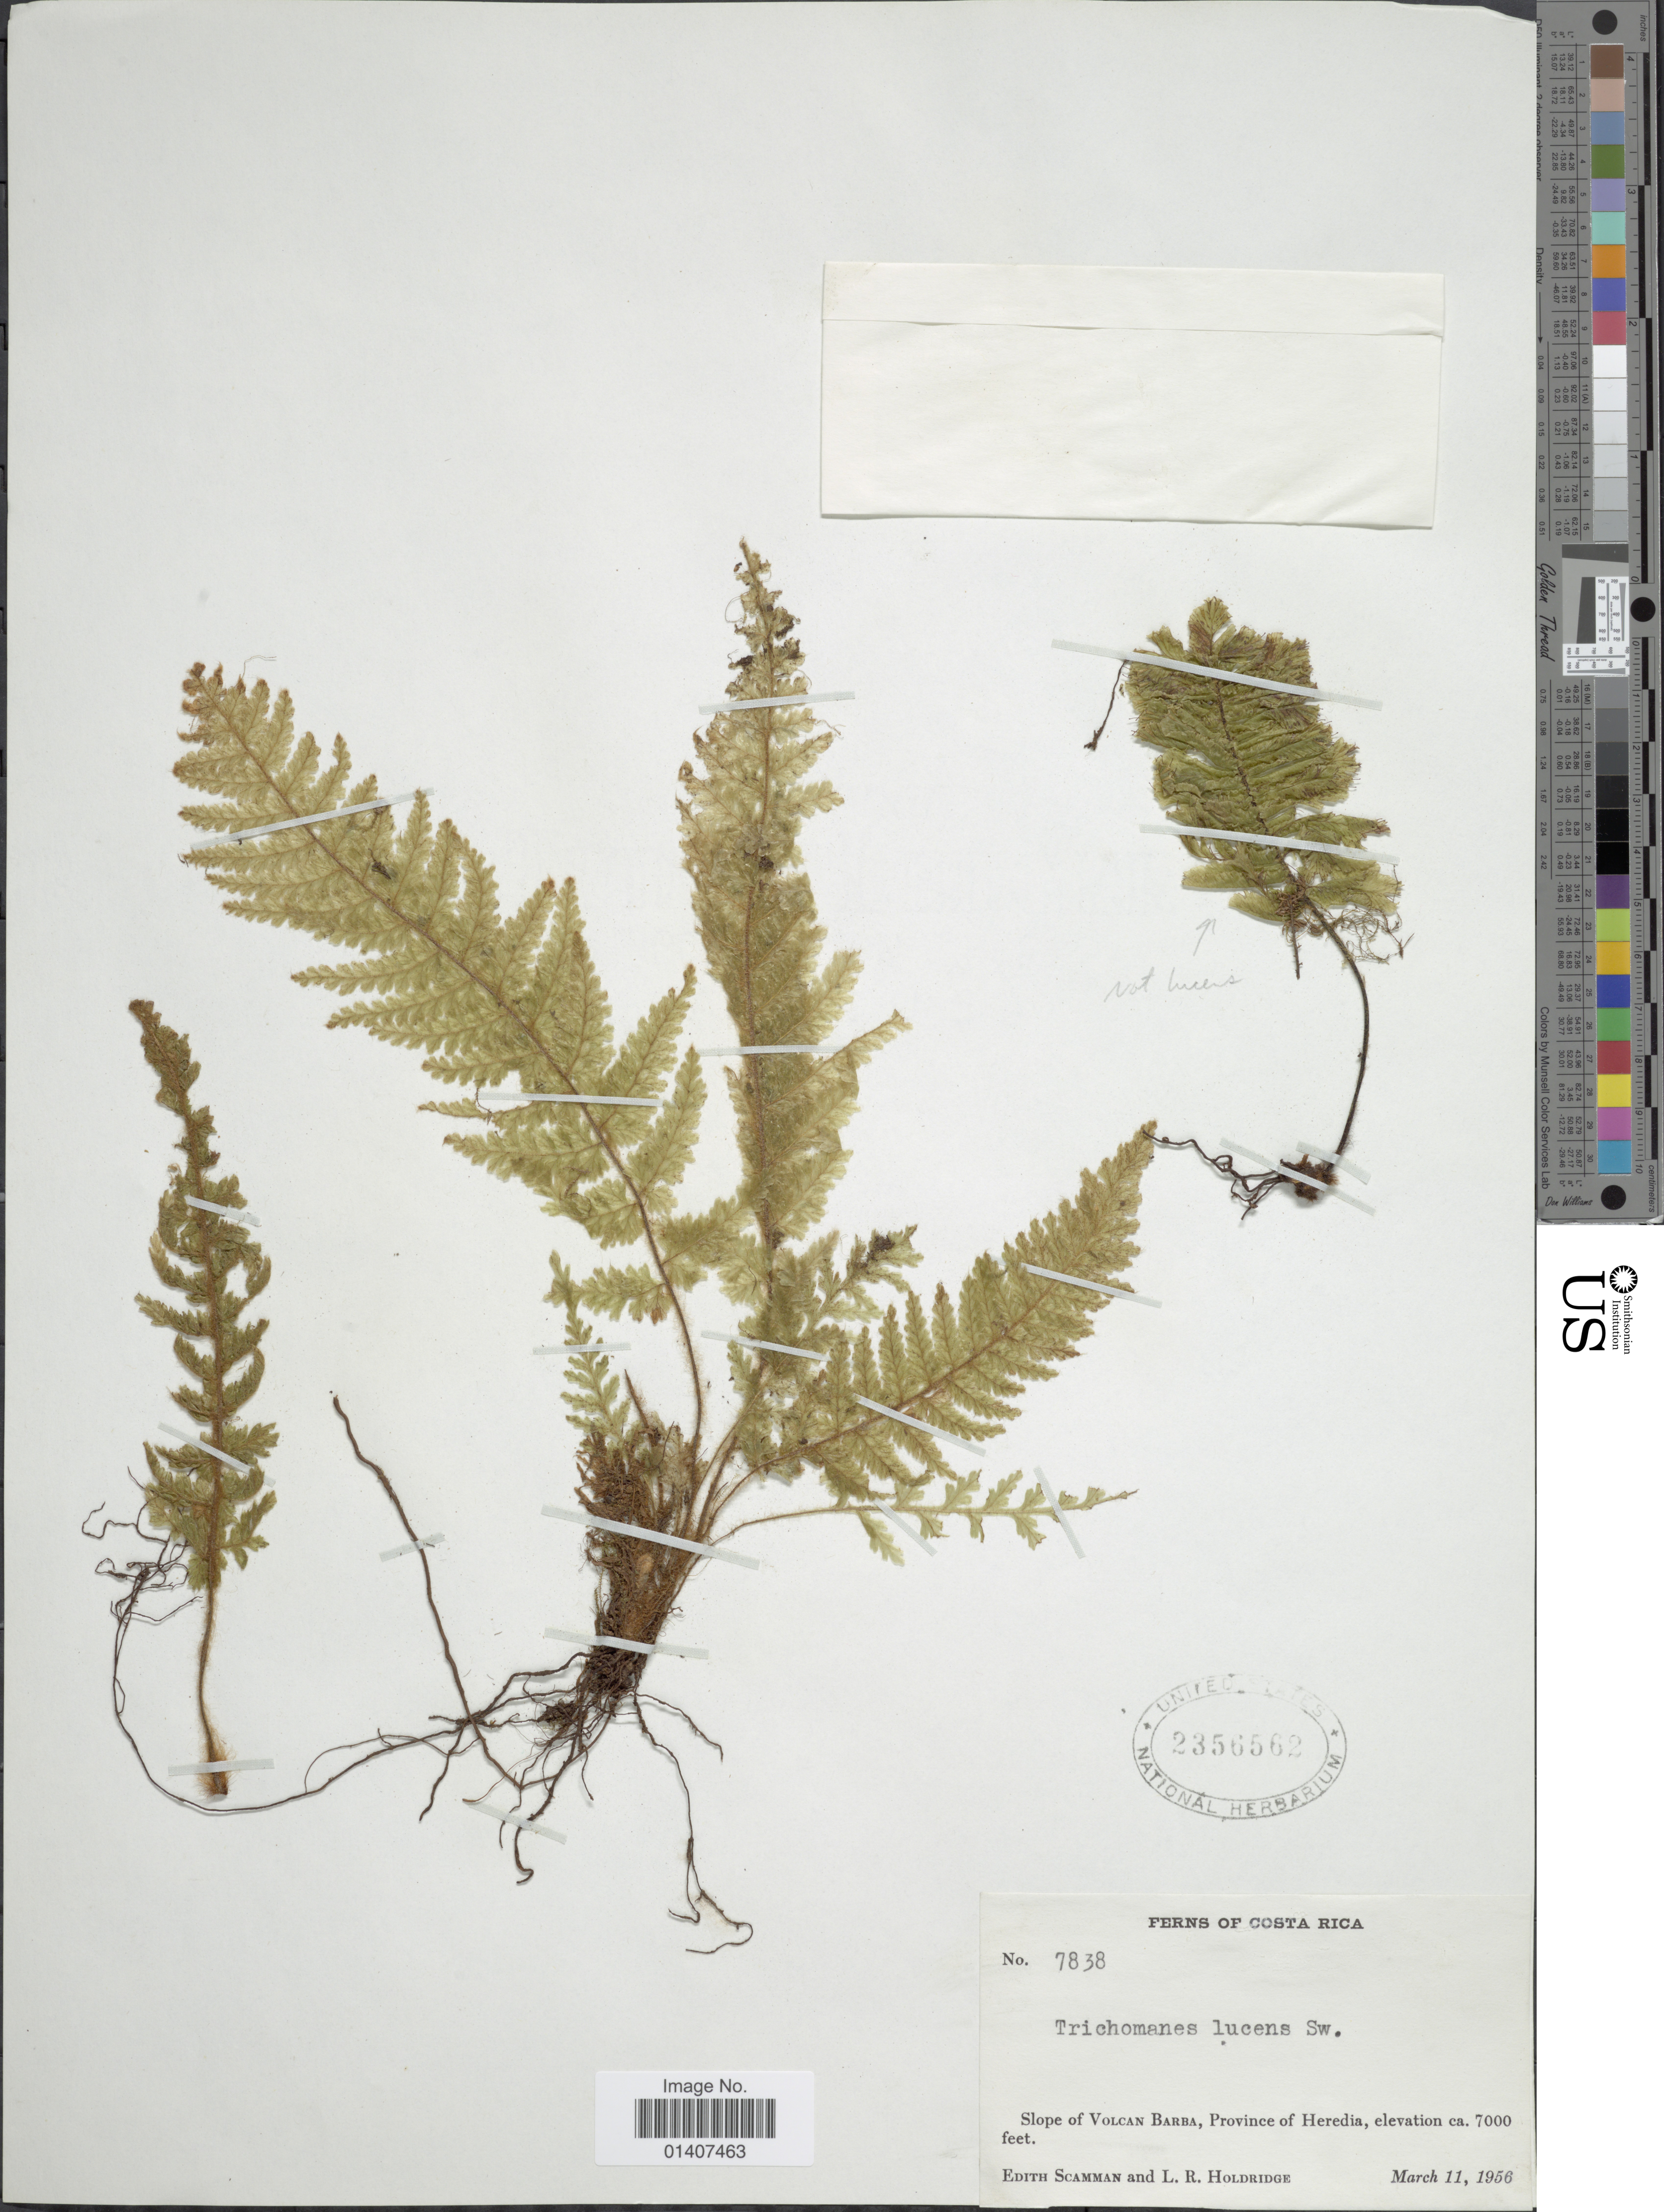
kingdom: Plantae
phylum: Tracheophyta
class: Polypodiopsida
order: Hymenophyllales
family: Hymenophyllaceae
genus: Trichomanes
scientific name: Trichomanes lucens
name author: Sw.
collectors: E. Scamman & -. Holdridge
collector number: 7838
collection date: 1956-03-11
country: Costa Rica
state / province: Heredia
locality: Slope of Volcan Barba, province of Heredia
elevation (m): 2134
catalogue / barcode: US 2356562